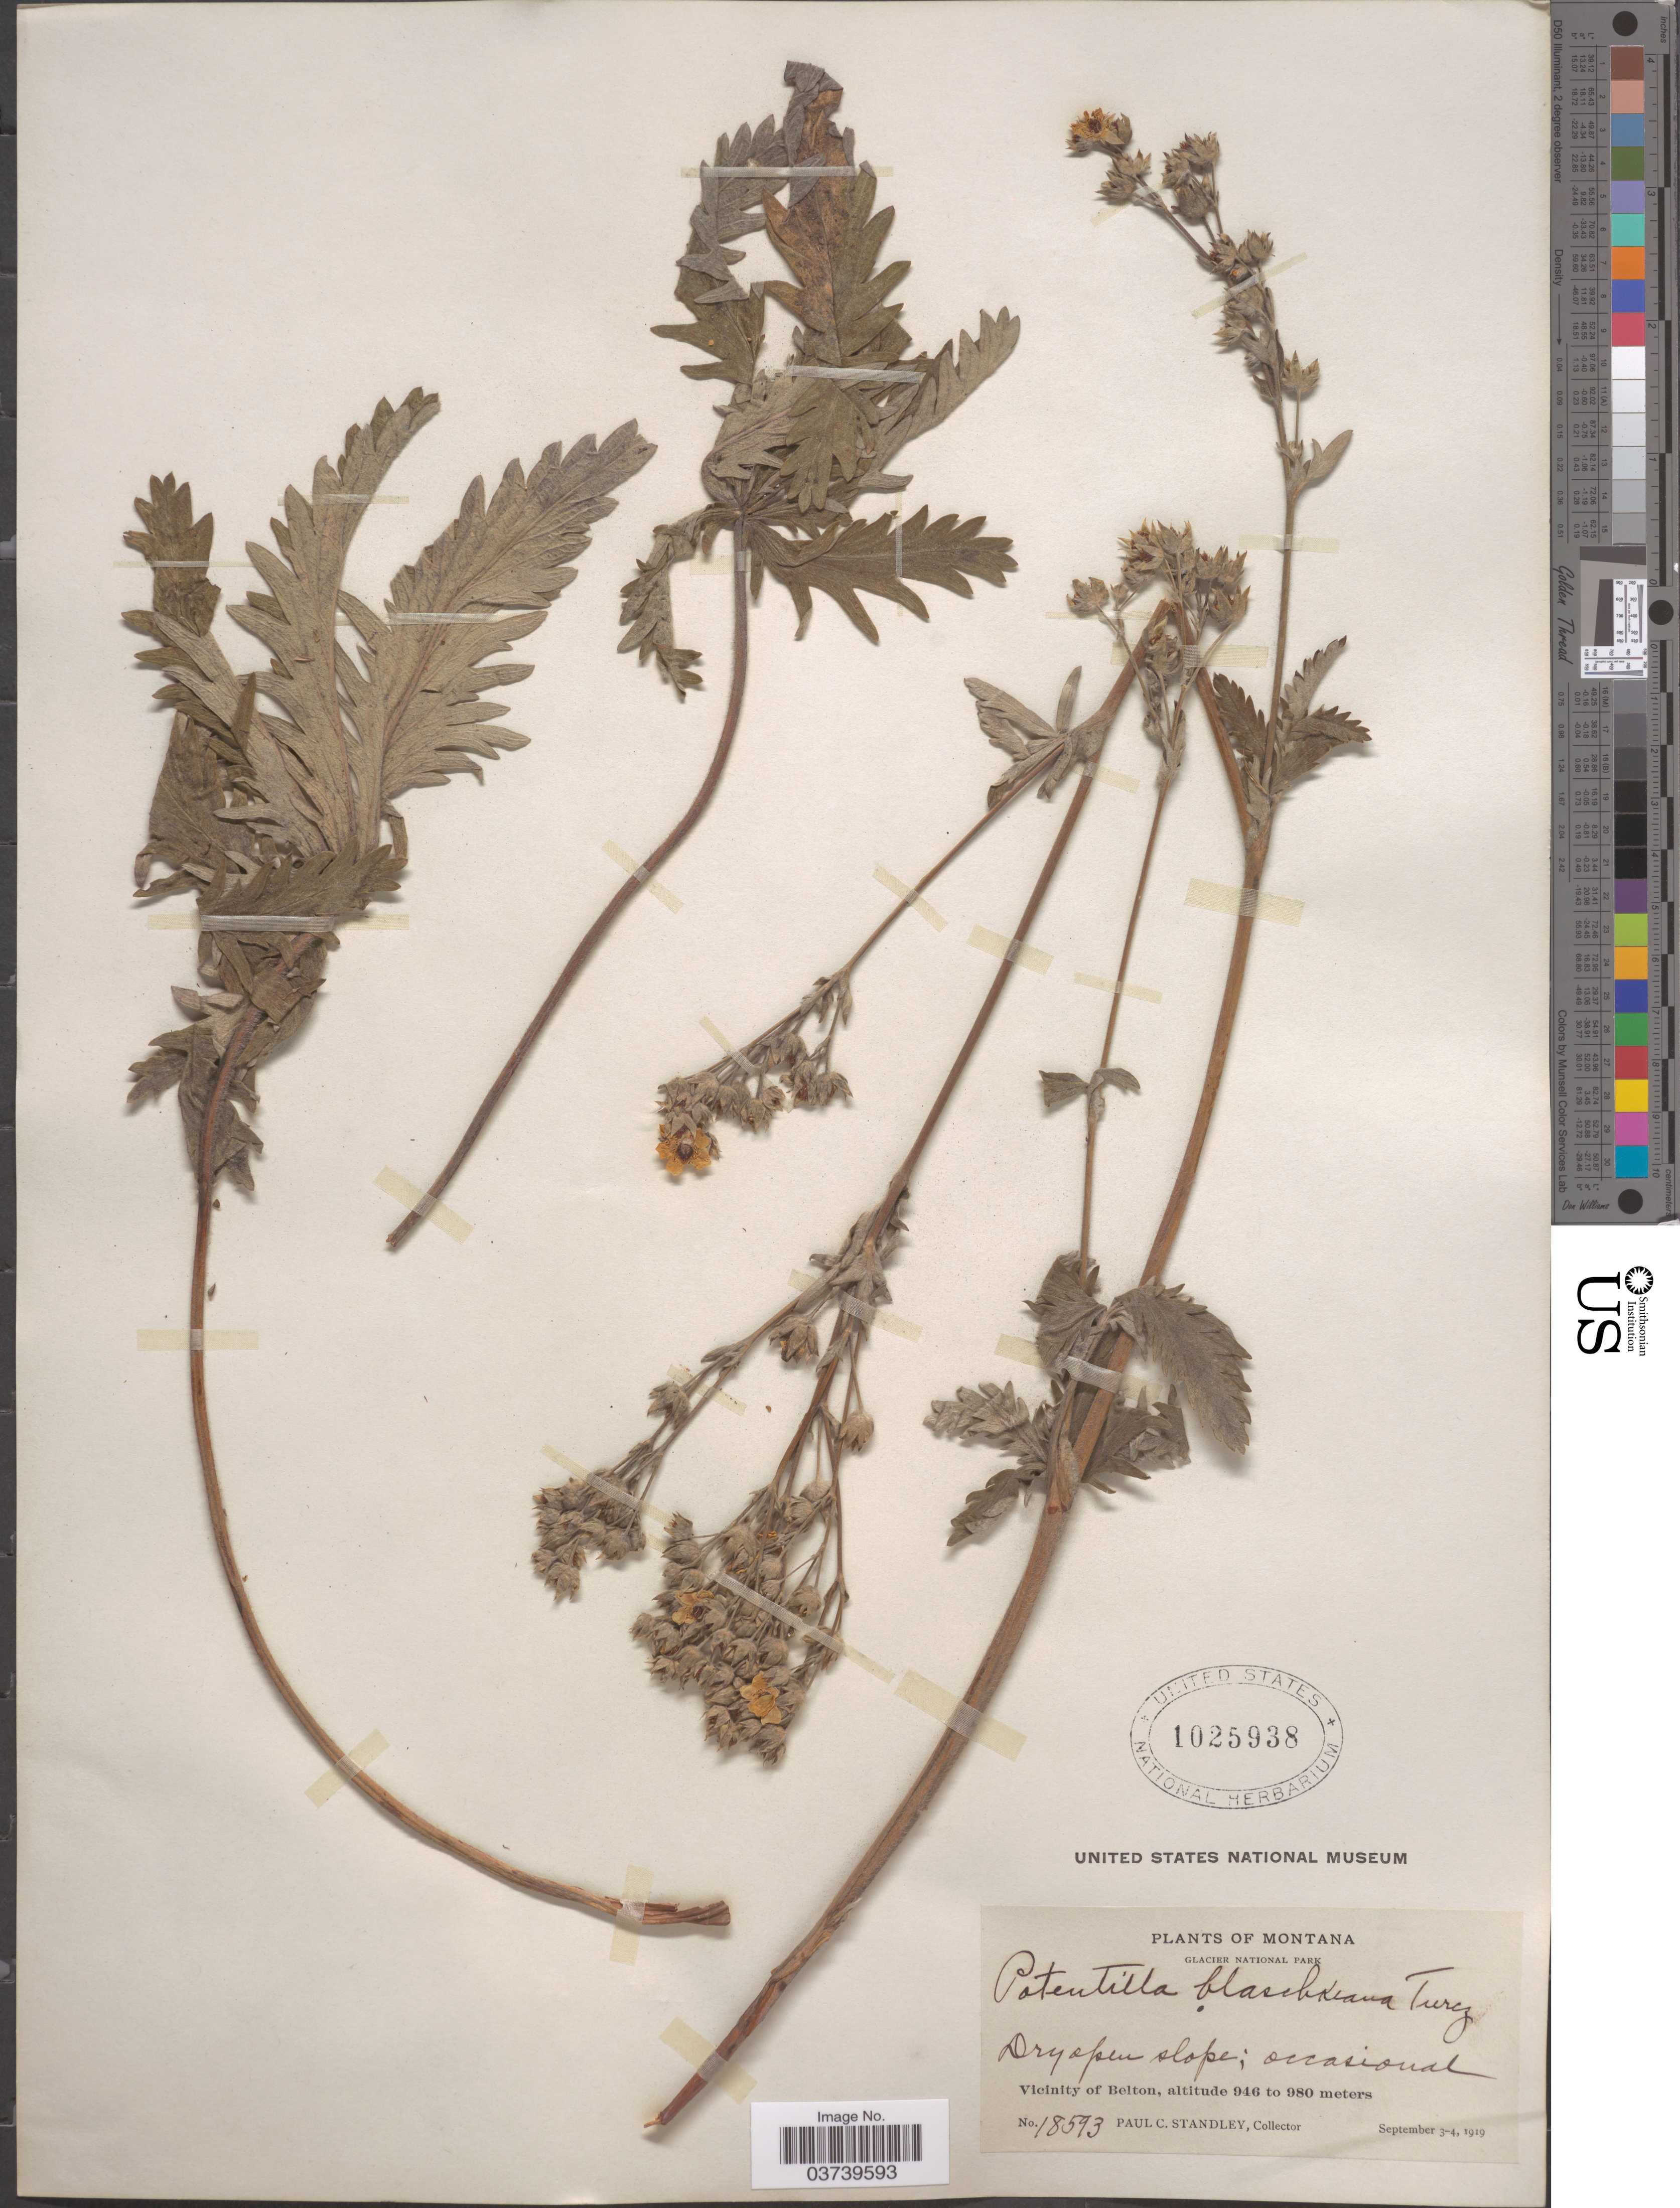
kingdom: Plantae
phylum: Tracheophyta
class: Magnoliopsida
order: Rosales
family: Rosaceae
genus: Potentilla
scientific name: Potentilla gracilis var. fastigiata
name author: (Nutt.) S. Watson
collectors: P. C. Standley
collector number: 18593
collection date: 1919-09-03/1919-09-04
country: United States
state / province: Montana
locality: Glacier National Park. Vicinity of Belton.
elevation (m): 946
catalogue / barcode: US 1025938